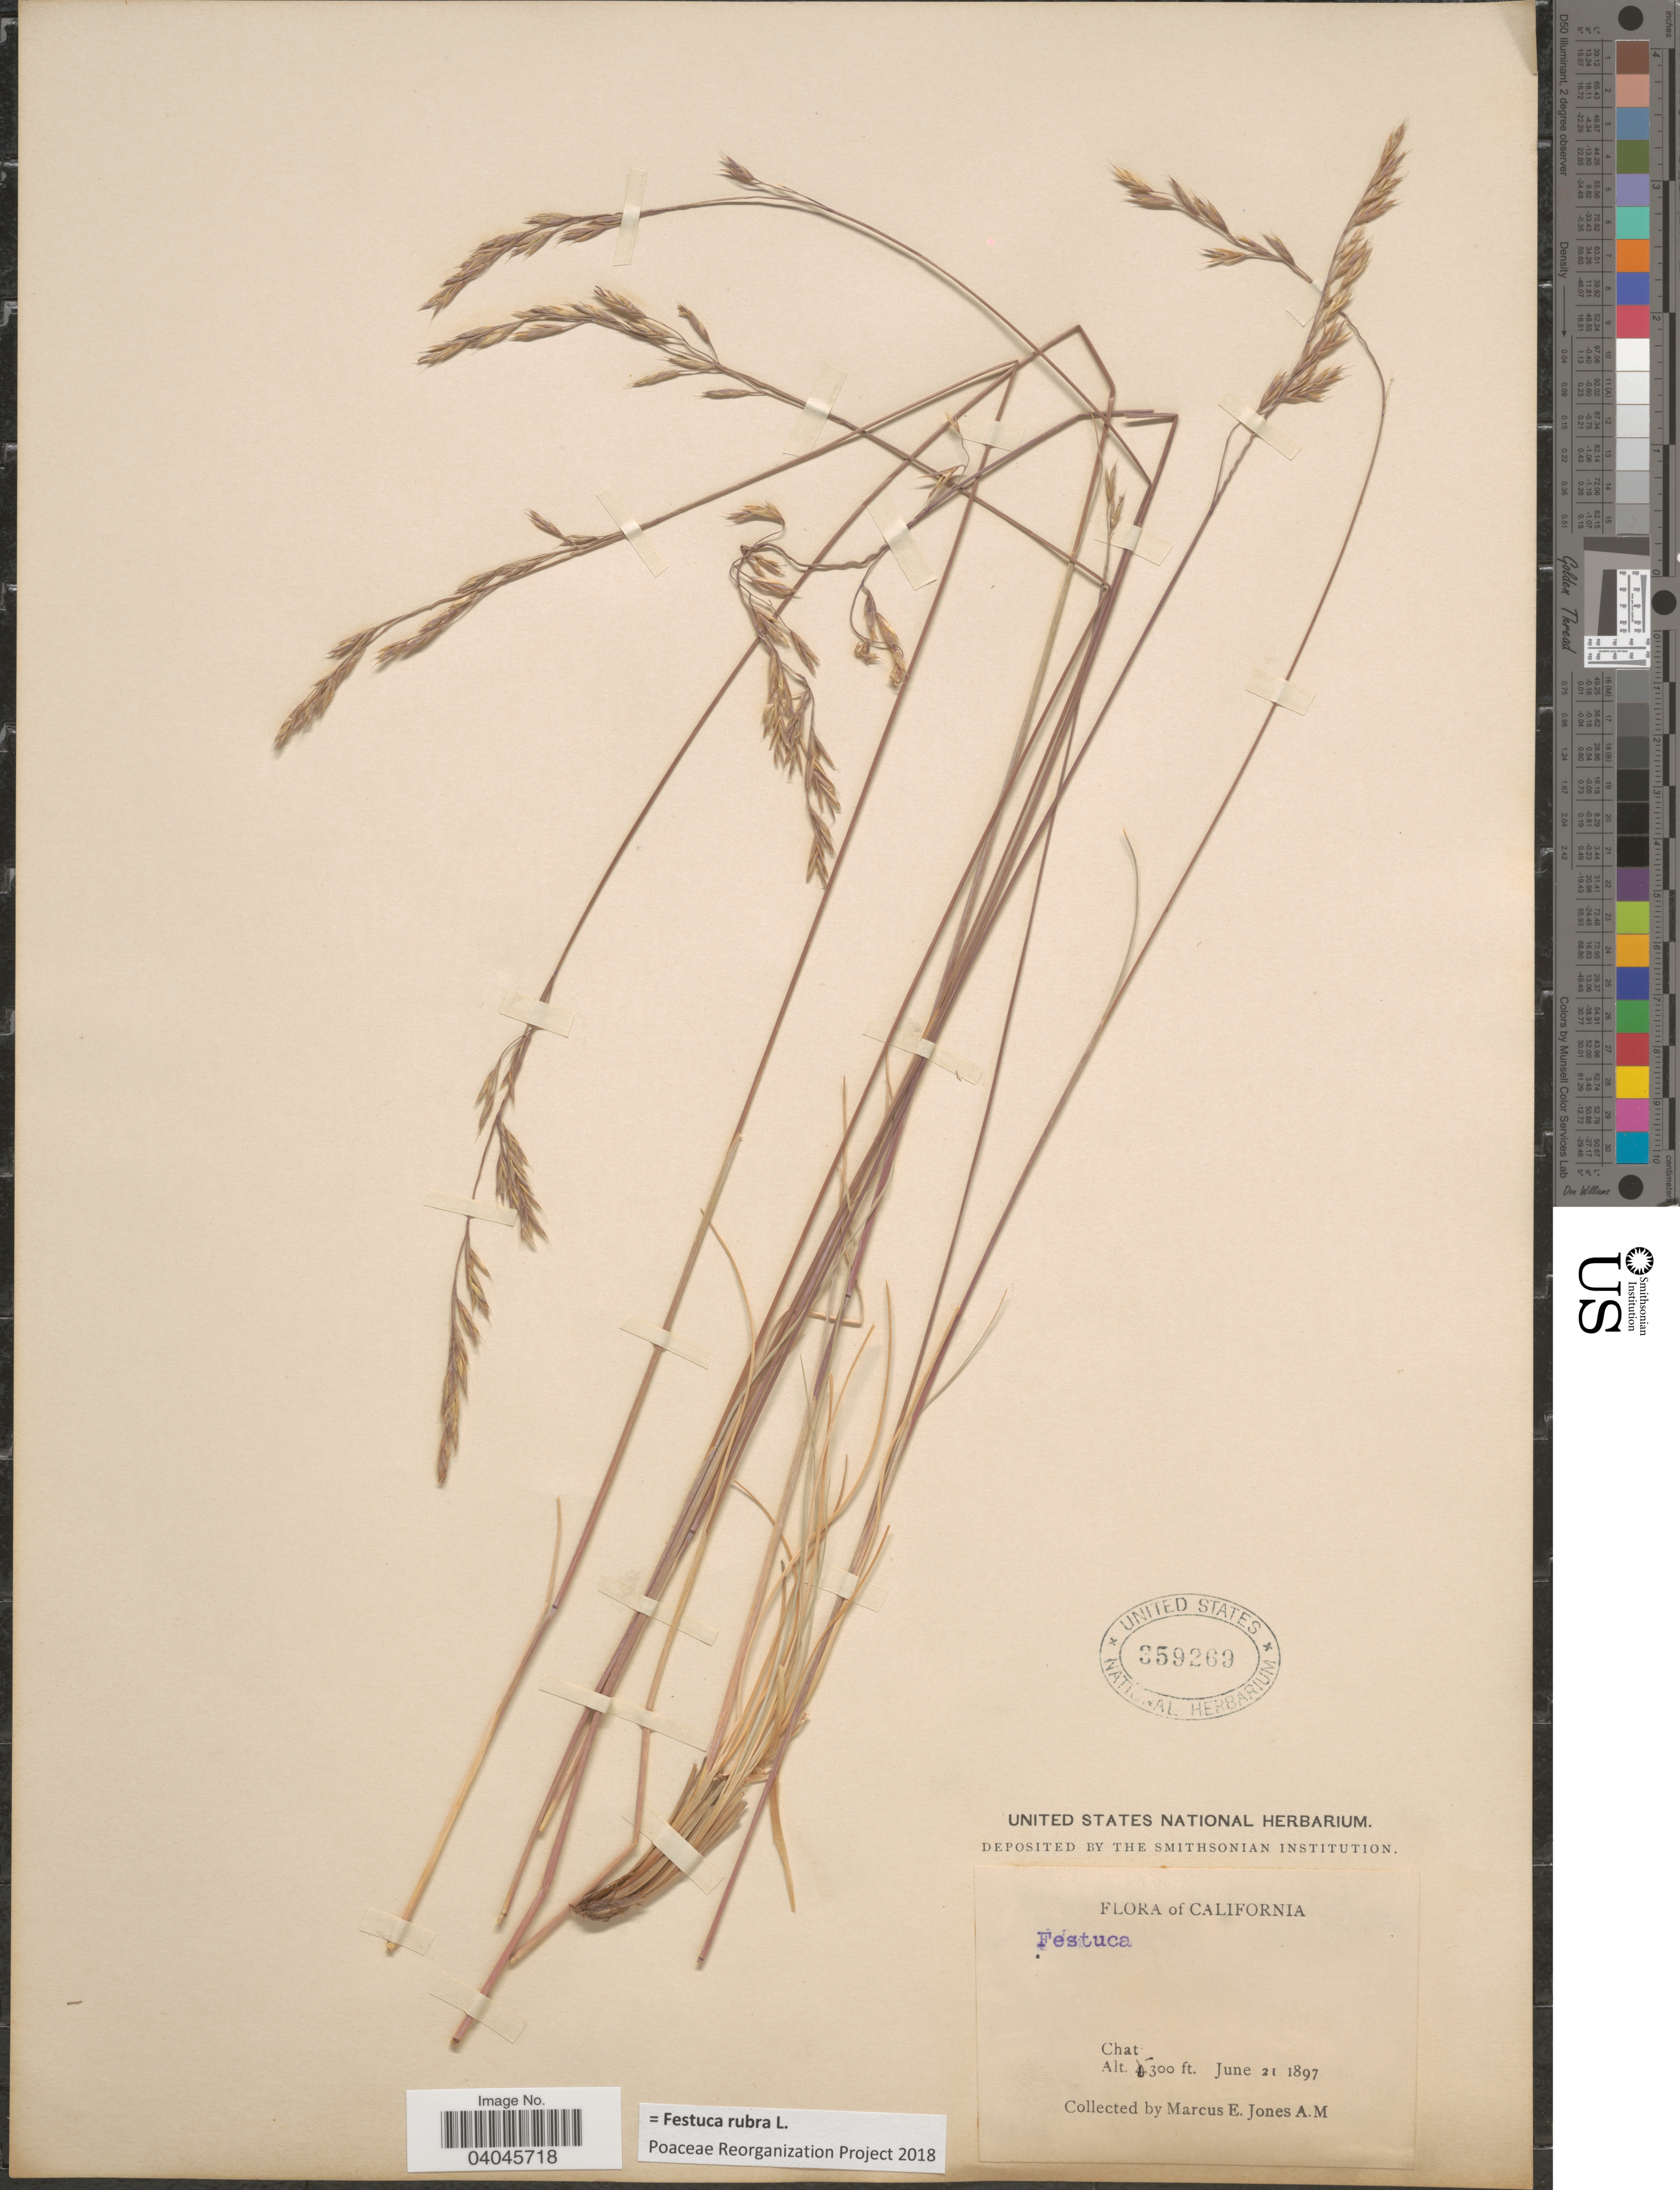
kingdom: Plantae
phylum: Tracheophyta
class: Liliopsida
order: Poales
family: Poaceae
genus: Festuca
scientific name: Festuca rubra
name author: L.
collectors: M. E. Jones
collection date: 1897-06-21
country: United States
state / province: California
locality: Chat.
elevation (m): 396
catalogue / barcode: US 359269